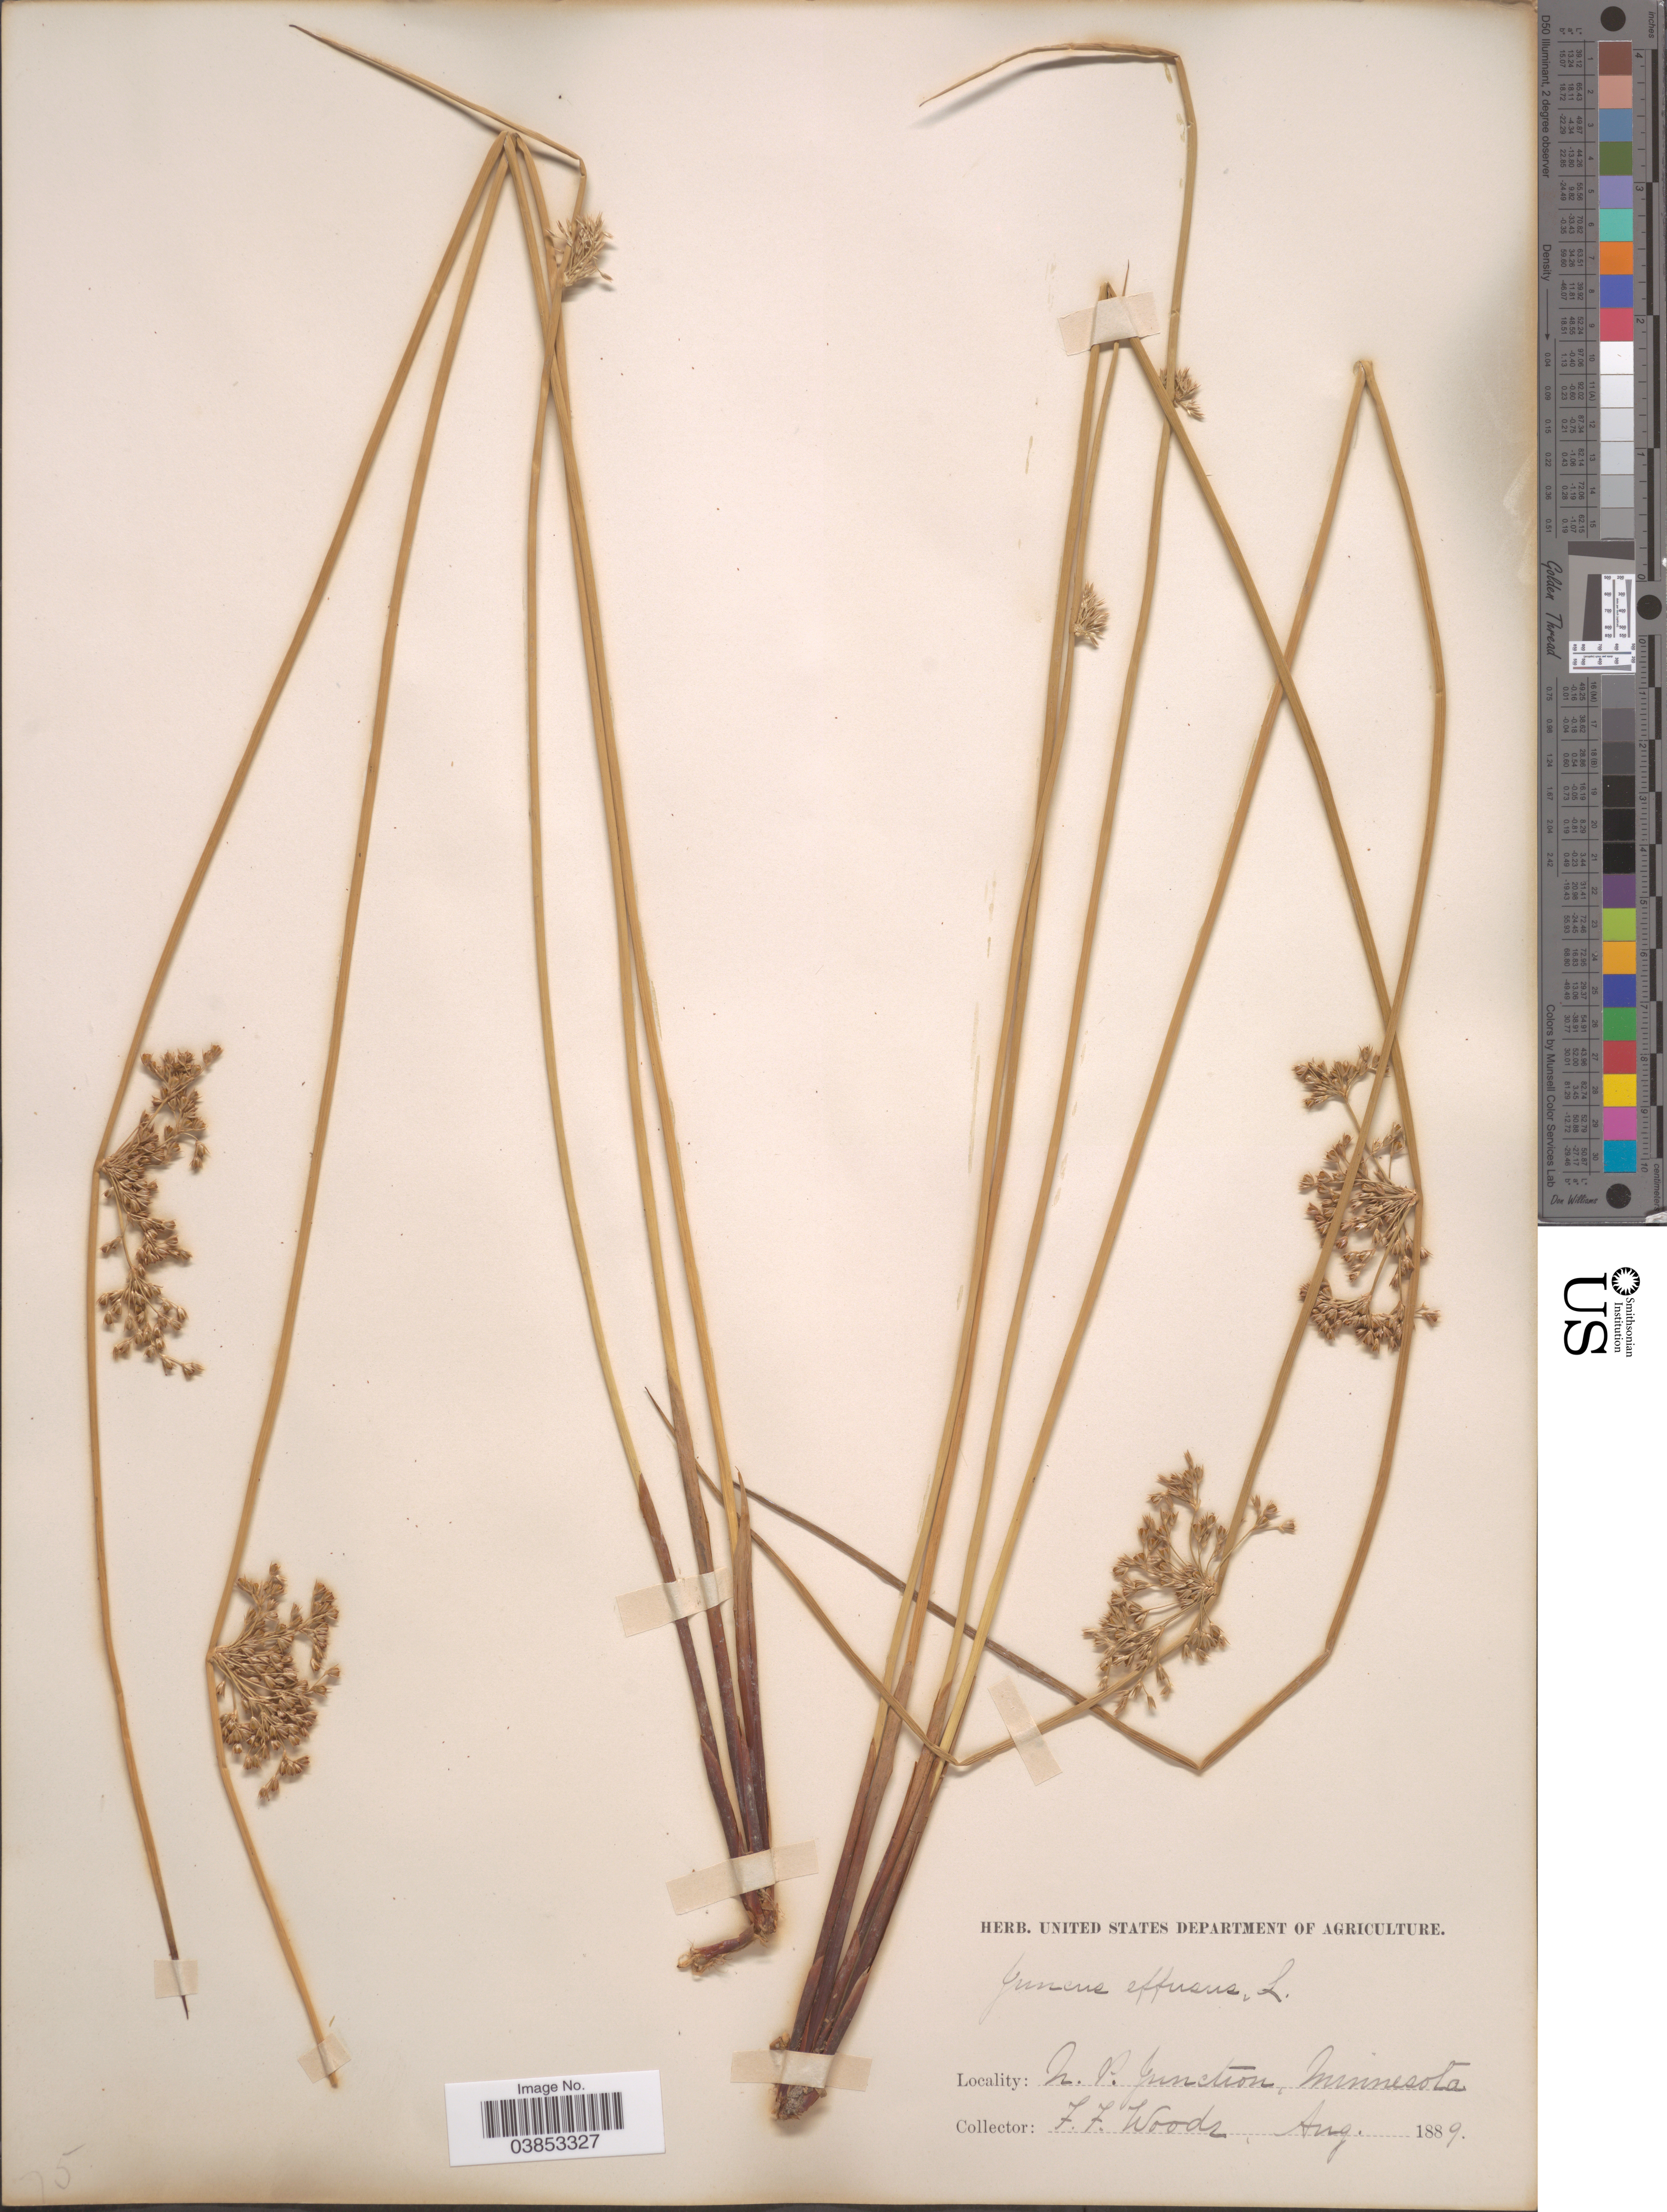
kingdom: Plantae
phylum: Tracheophyta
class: Liliopsida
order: Poales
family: Juncaceae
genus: Juncus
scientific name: Juncus effusus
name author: L.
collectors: F. Woods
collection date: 1889-08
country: United States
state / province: Minnesota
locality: N. P. Junction.